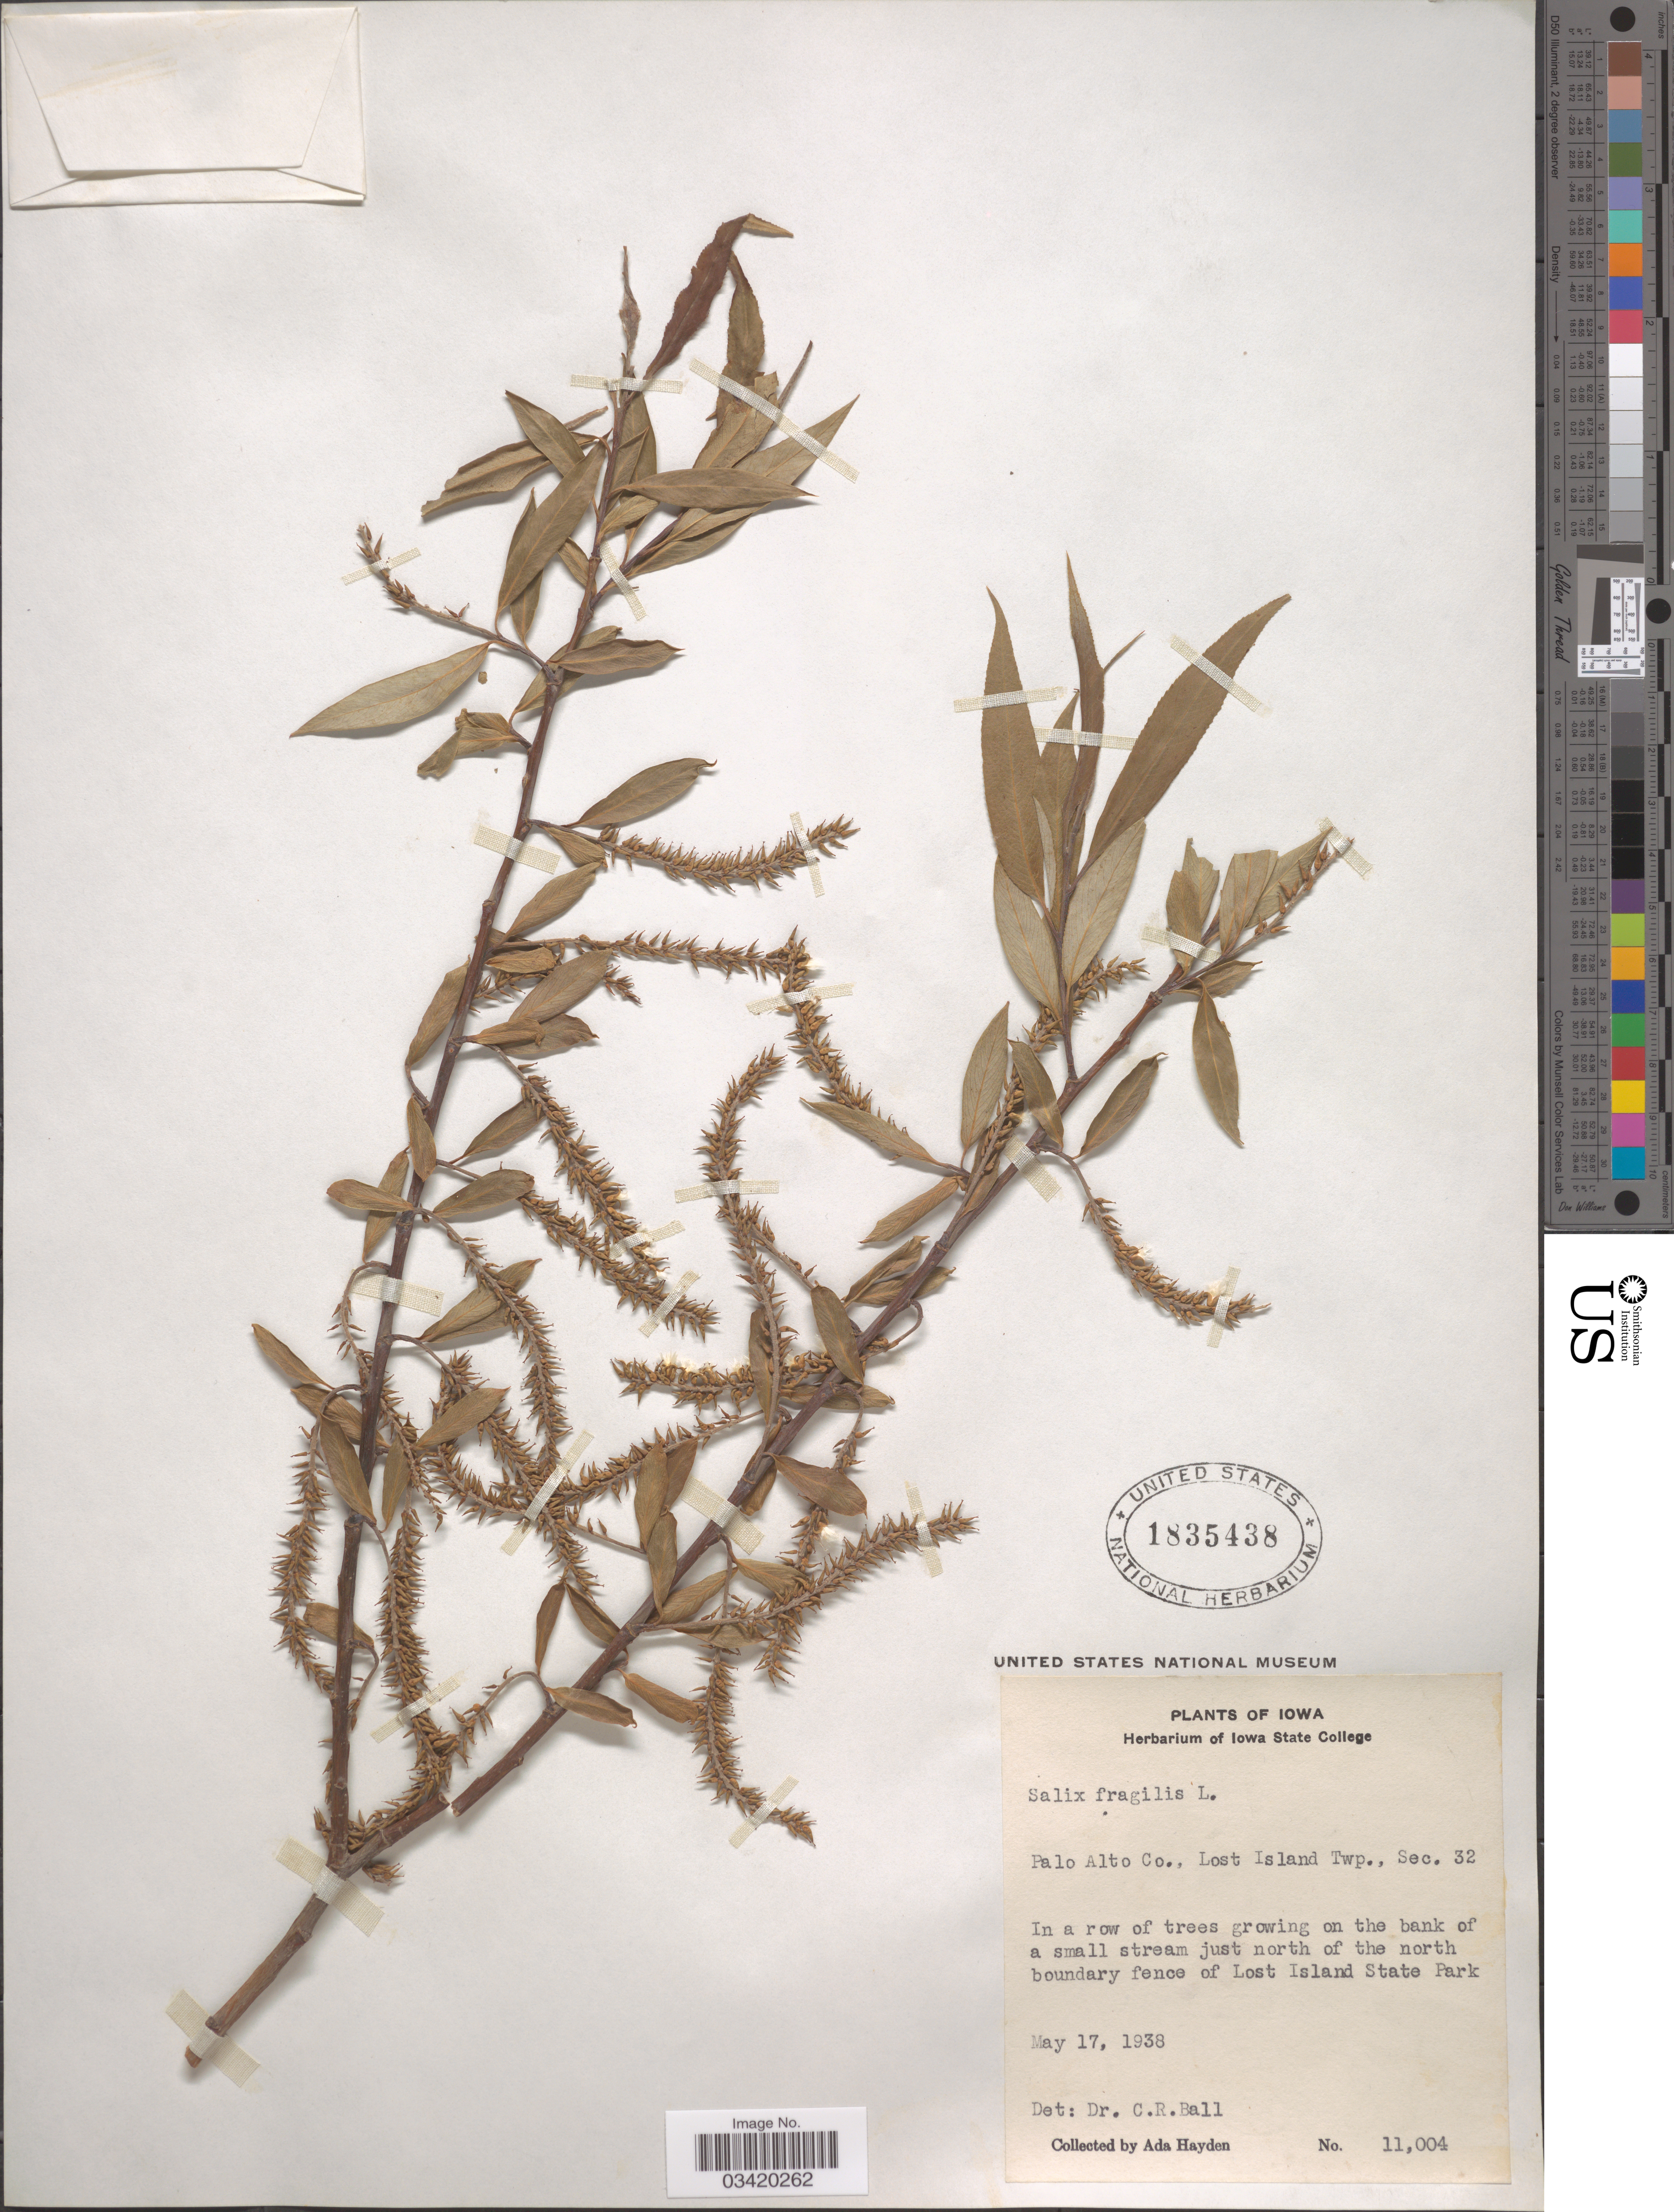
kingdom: Plantae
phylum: Tracheophyta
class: Magnoliopsida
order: Malpighiales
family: Salicaceae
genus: Salix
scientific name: Salix fragilis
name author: L.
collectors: Ada Hayden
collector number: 11004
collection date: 1938-05-17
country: United States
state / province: Iowa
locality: Palo Alto Co., Lost Island Twp., Sec. 32. On the bank of a small stream just north of the north boundary fence of Lost Island State Park.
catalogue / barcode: US 1835438